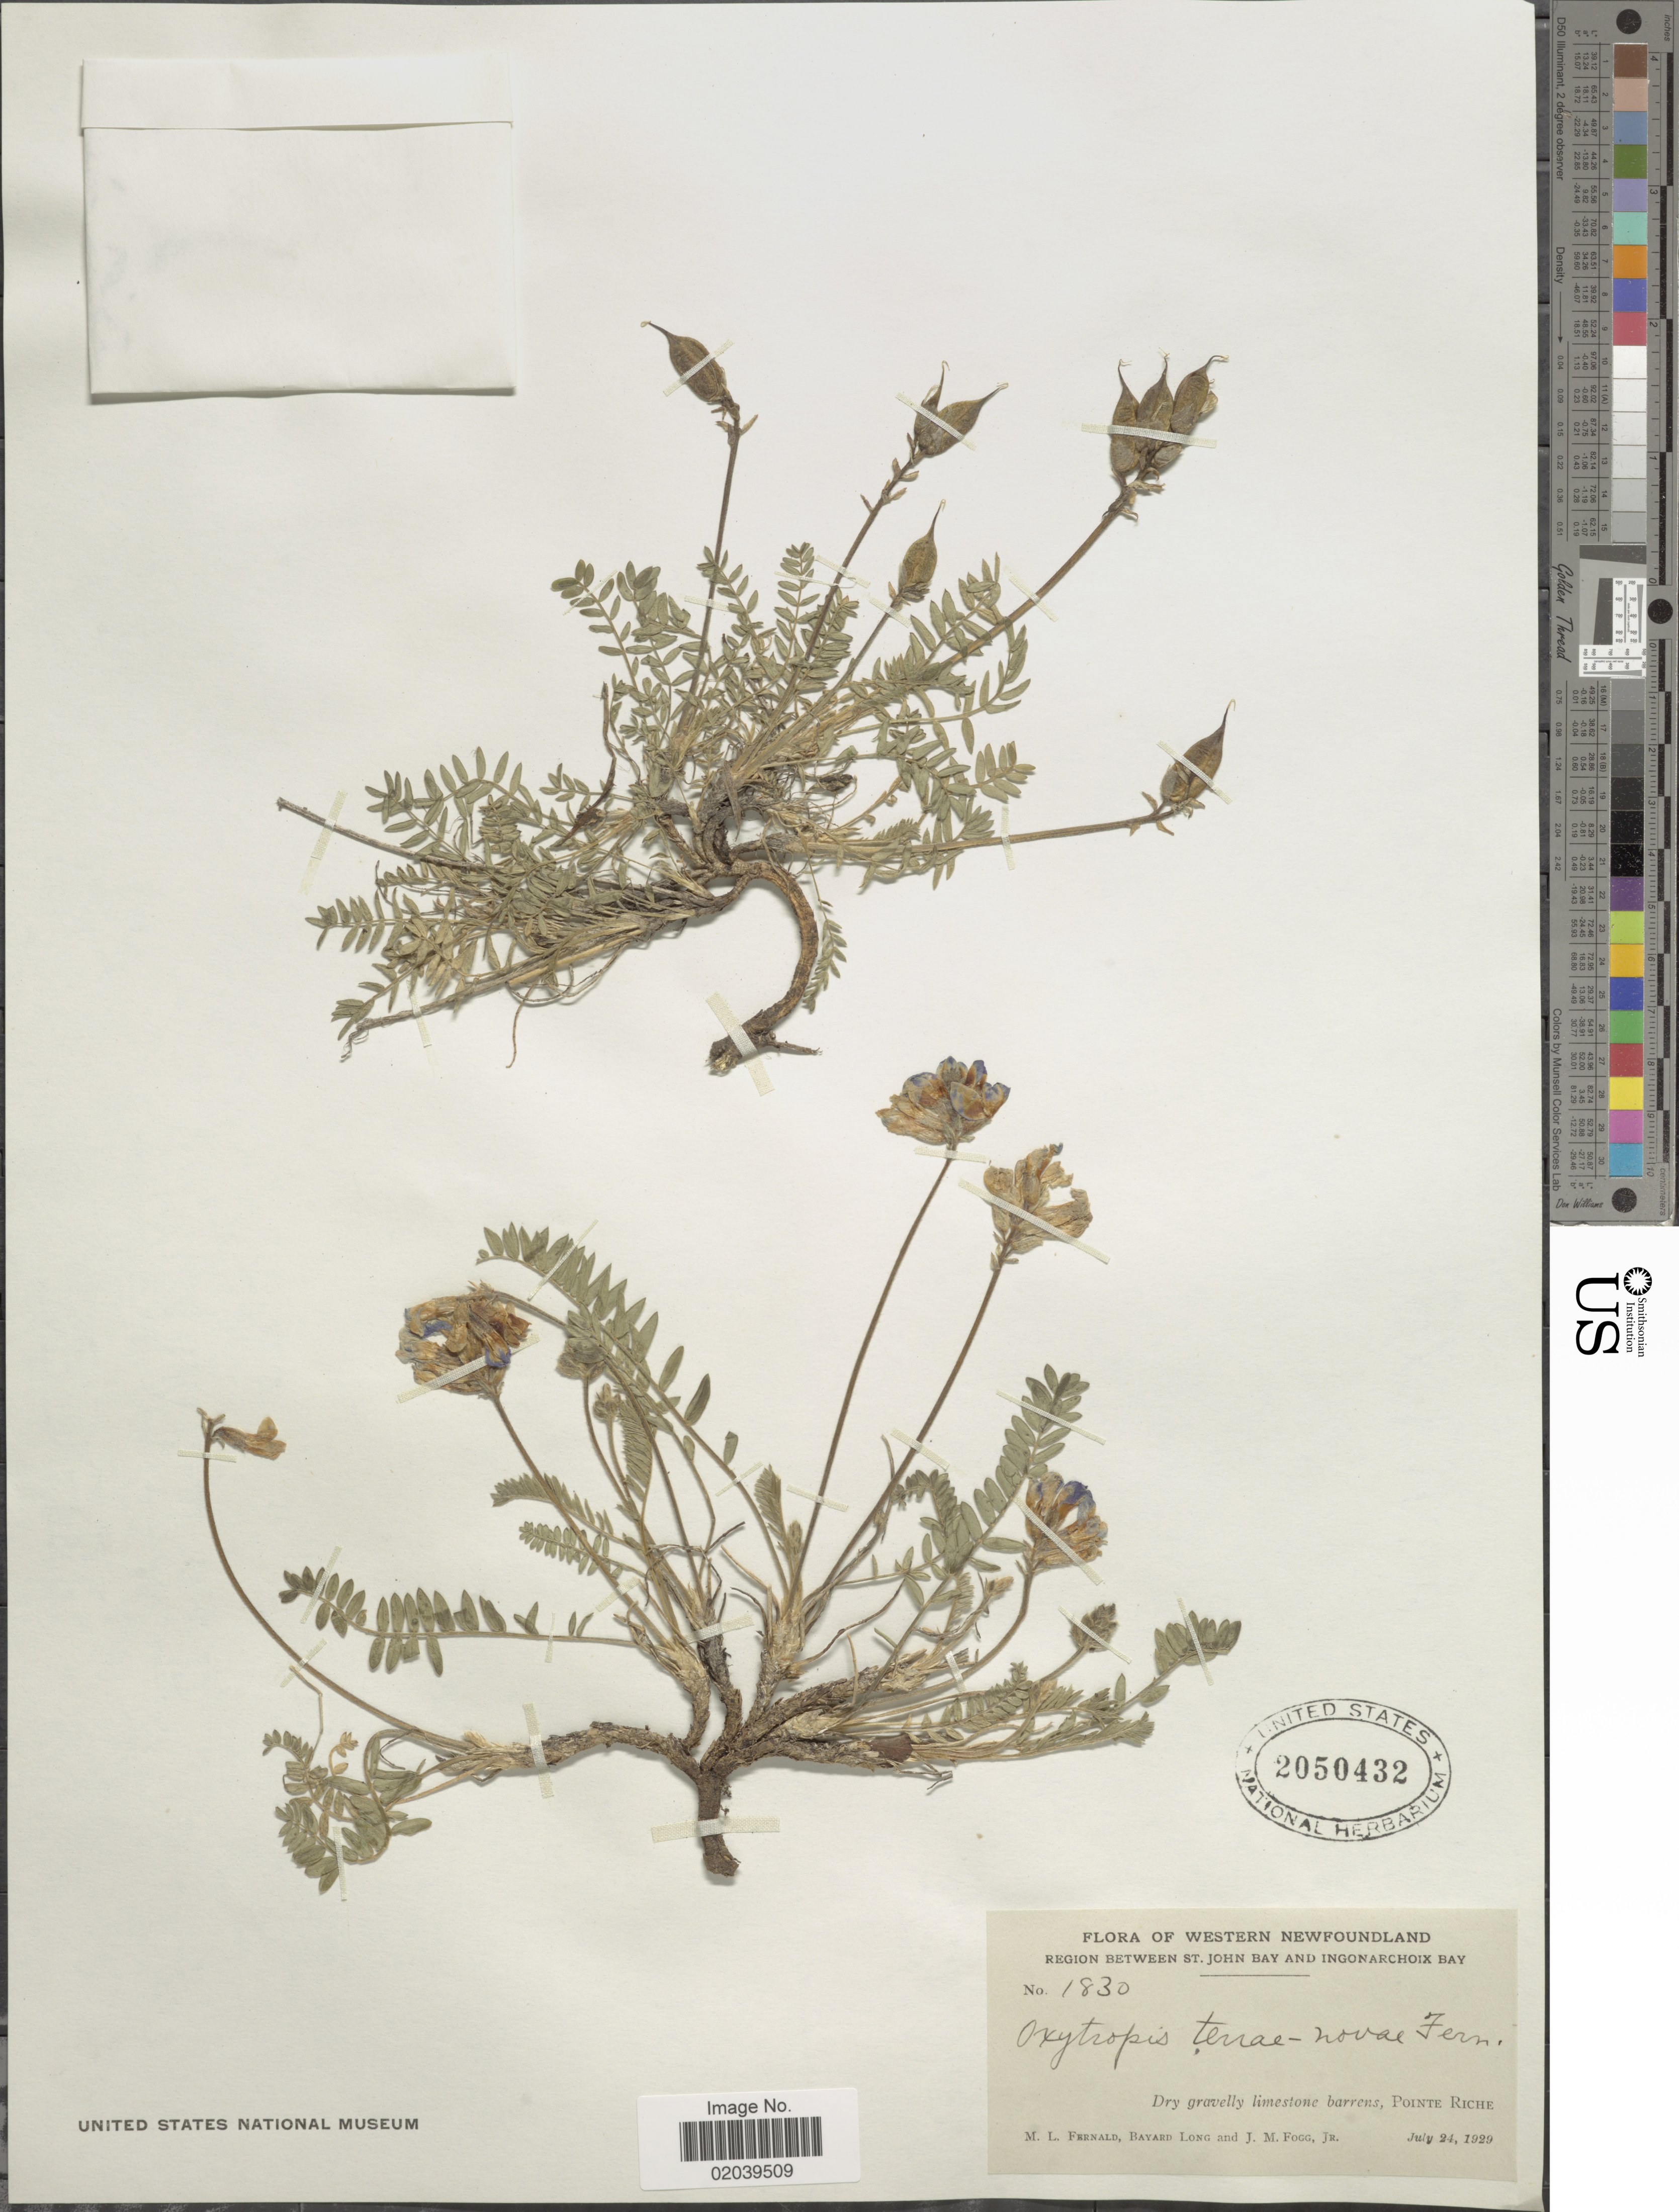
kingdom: Plantae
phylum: Tracheophyta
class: Magnoliopsida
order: Fabales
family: Fabaceae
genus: Oxytropis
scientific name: Oxytropis campestris var. terrae-novae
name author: (Fernald) Barneby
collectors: M. L. Fernald, B. Long & J. Fogg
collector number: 1830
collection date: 1929-07-24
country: Canada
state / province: Newfoundland and Labrador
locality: Western Newfoundland, Region Between St. John Bay and Ingonarchoix Bay, Dry gravelly limestone barrens, Pointe Riche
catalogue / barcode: US 2050432